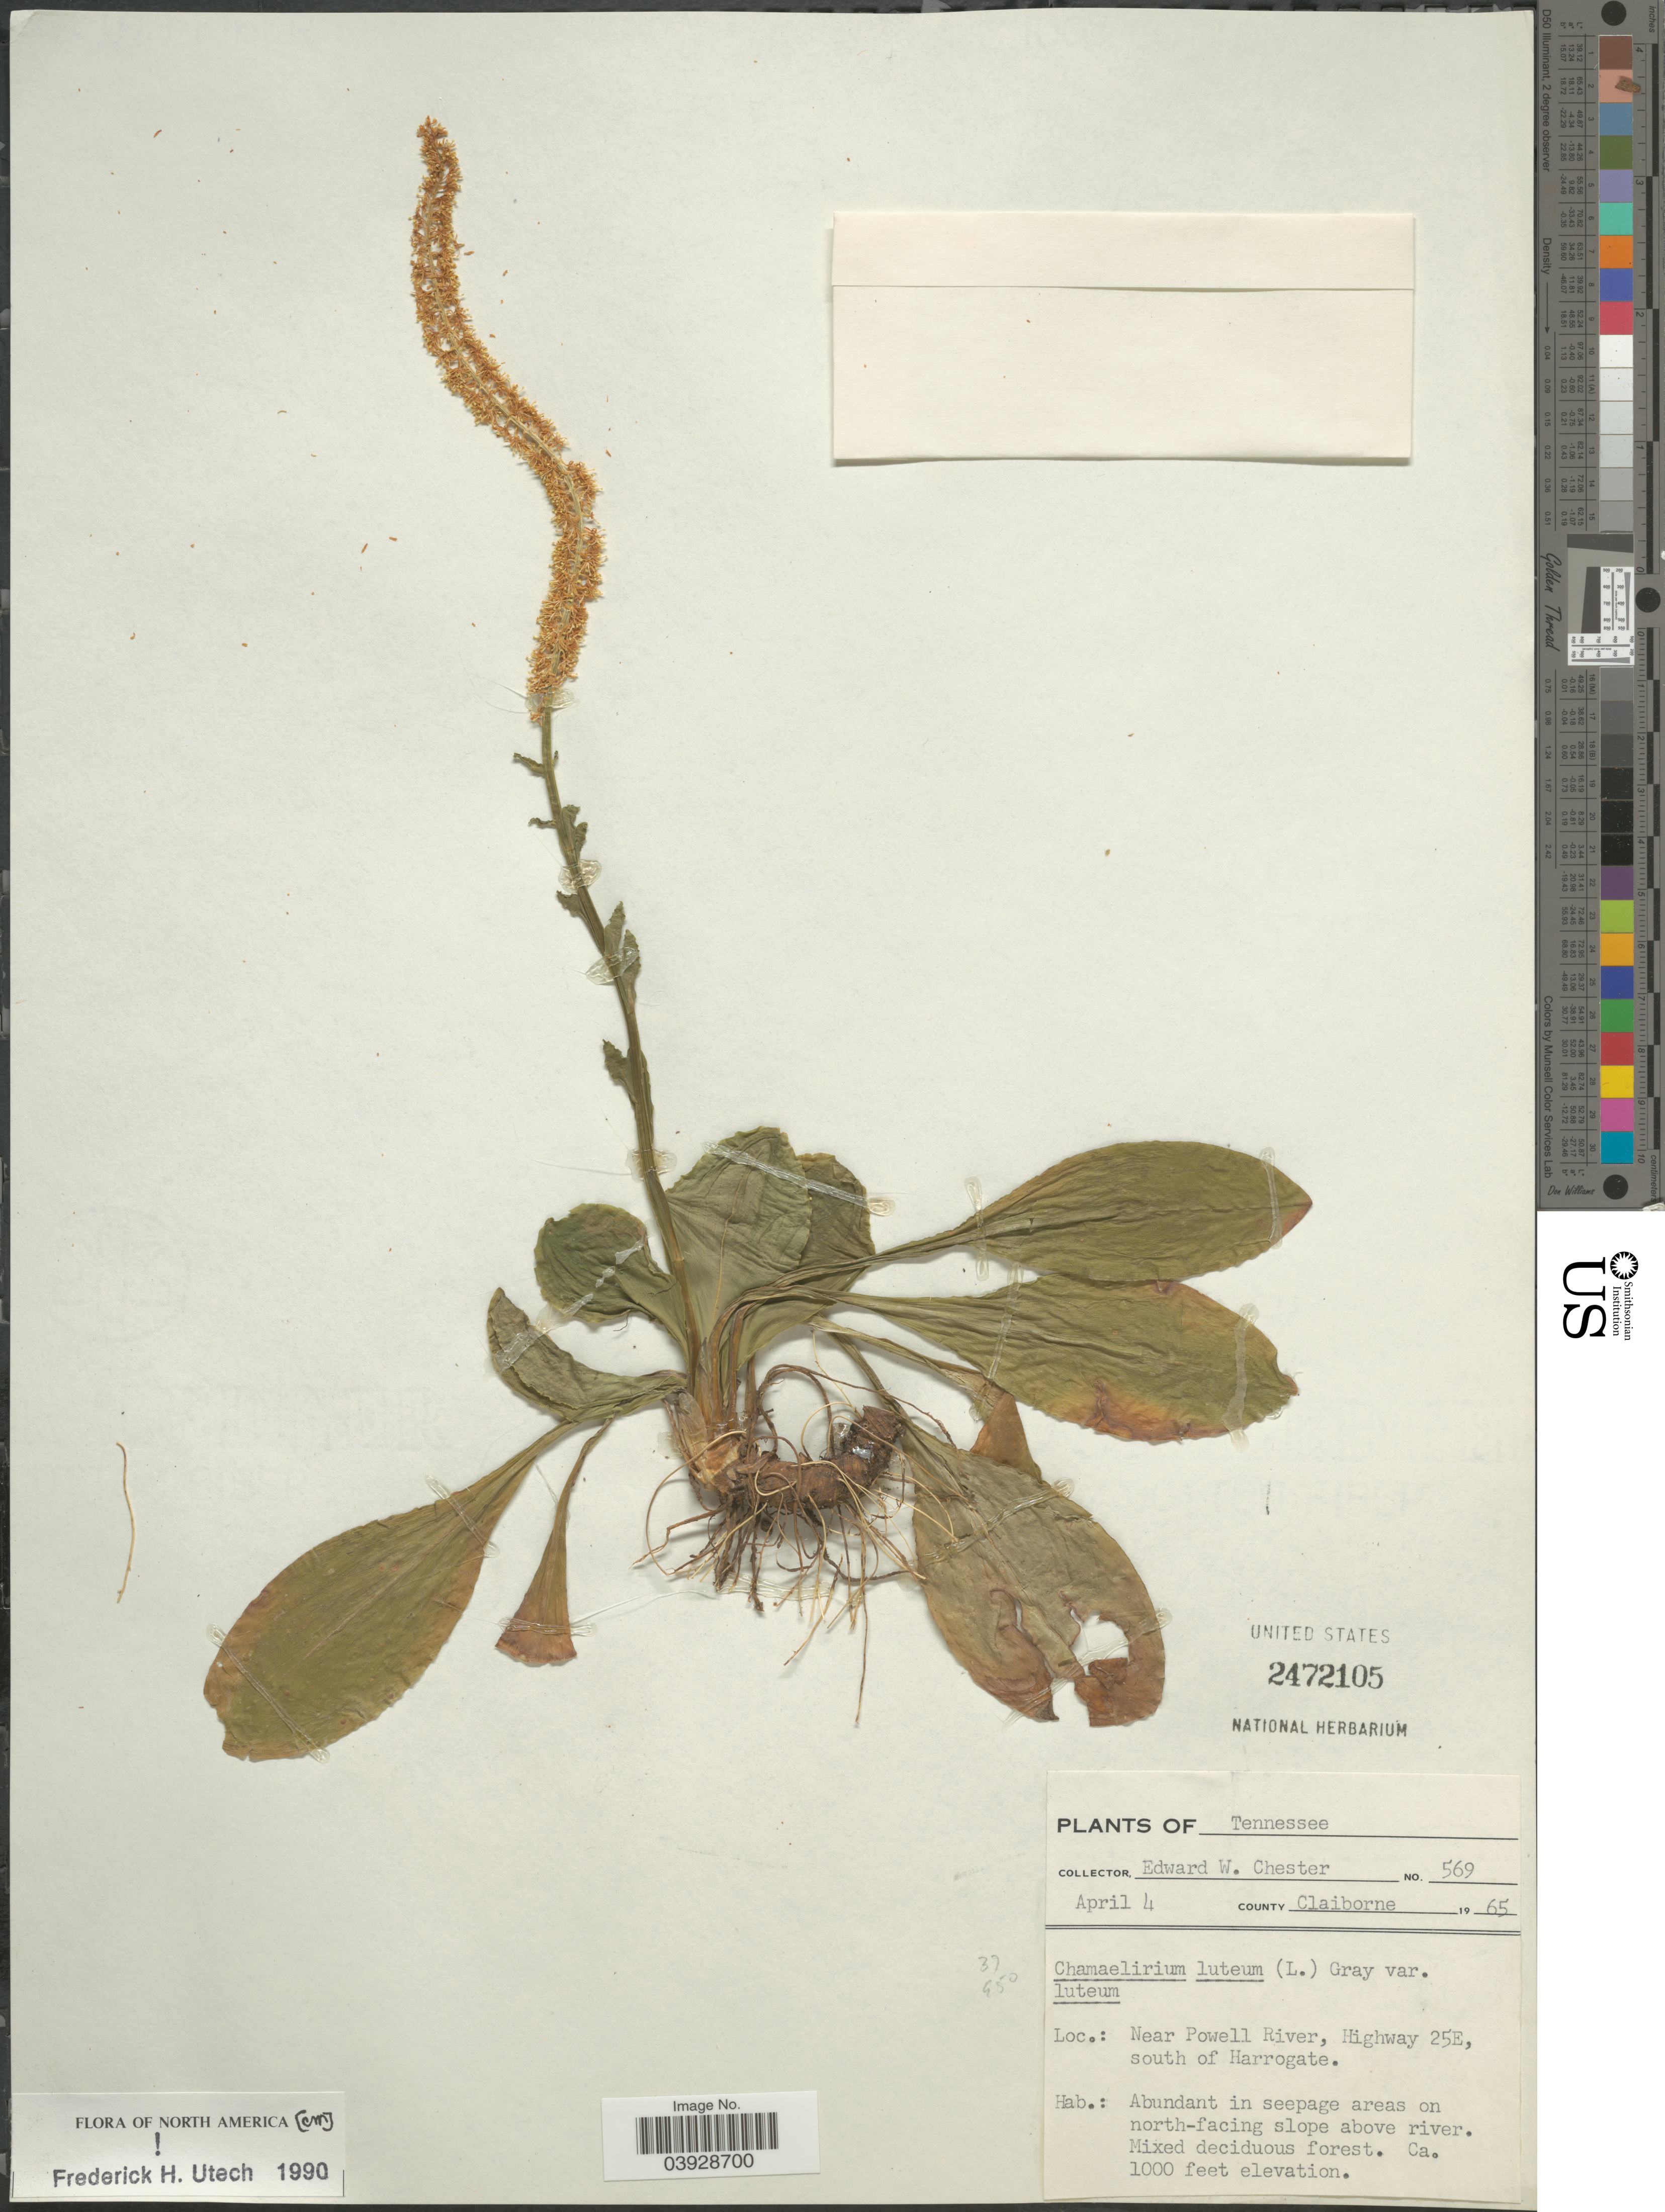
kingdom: Plantae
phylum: Tracheophyta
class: Liliopsida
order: Liliales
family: Melanthiaceae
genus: Chamaelirium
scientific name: Chamaelirium luteum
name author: (L.) A. Gray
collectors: E. W. Chester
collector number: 569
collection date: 1965-04-04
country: United States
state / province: Tennessee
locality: County Claiborne. Near Powell River, Highway 25E, south of Harrogate.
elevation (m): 305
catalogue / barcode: US 2472105